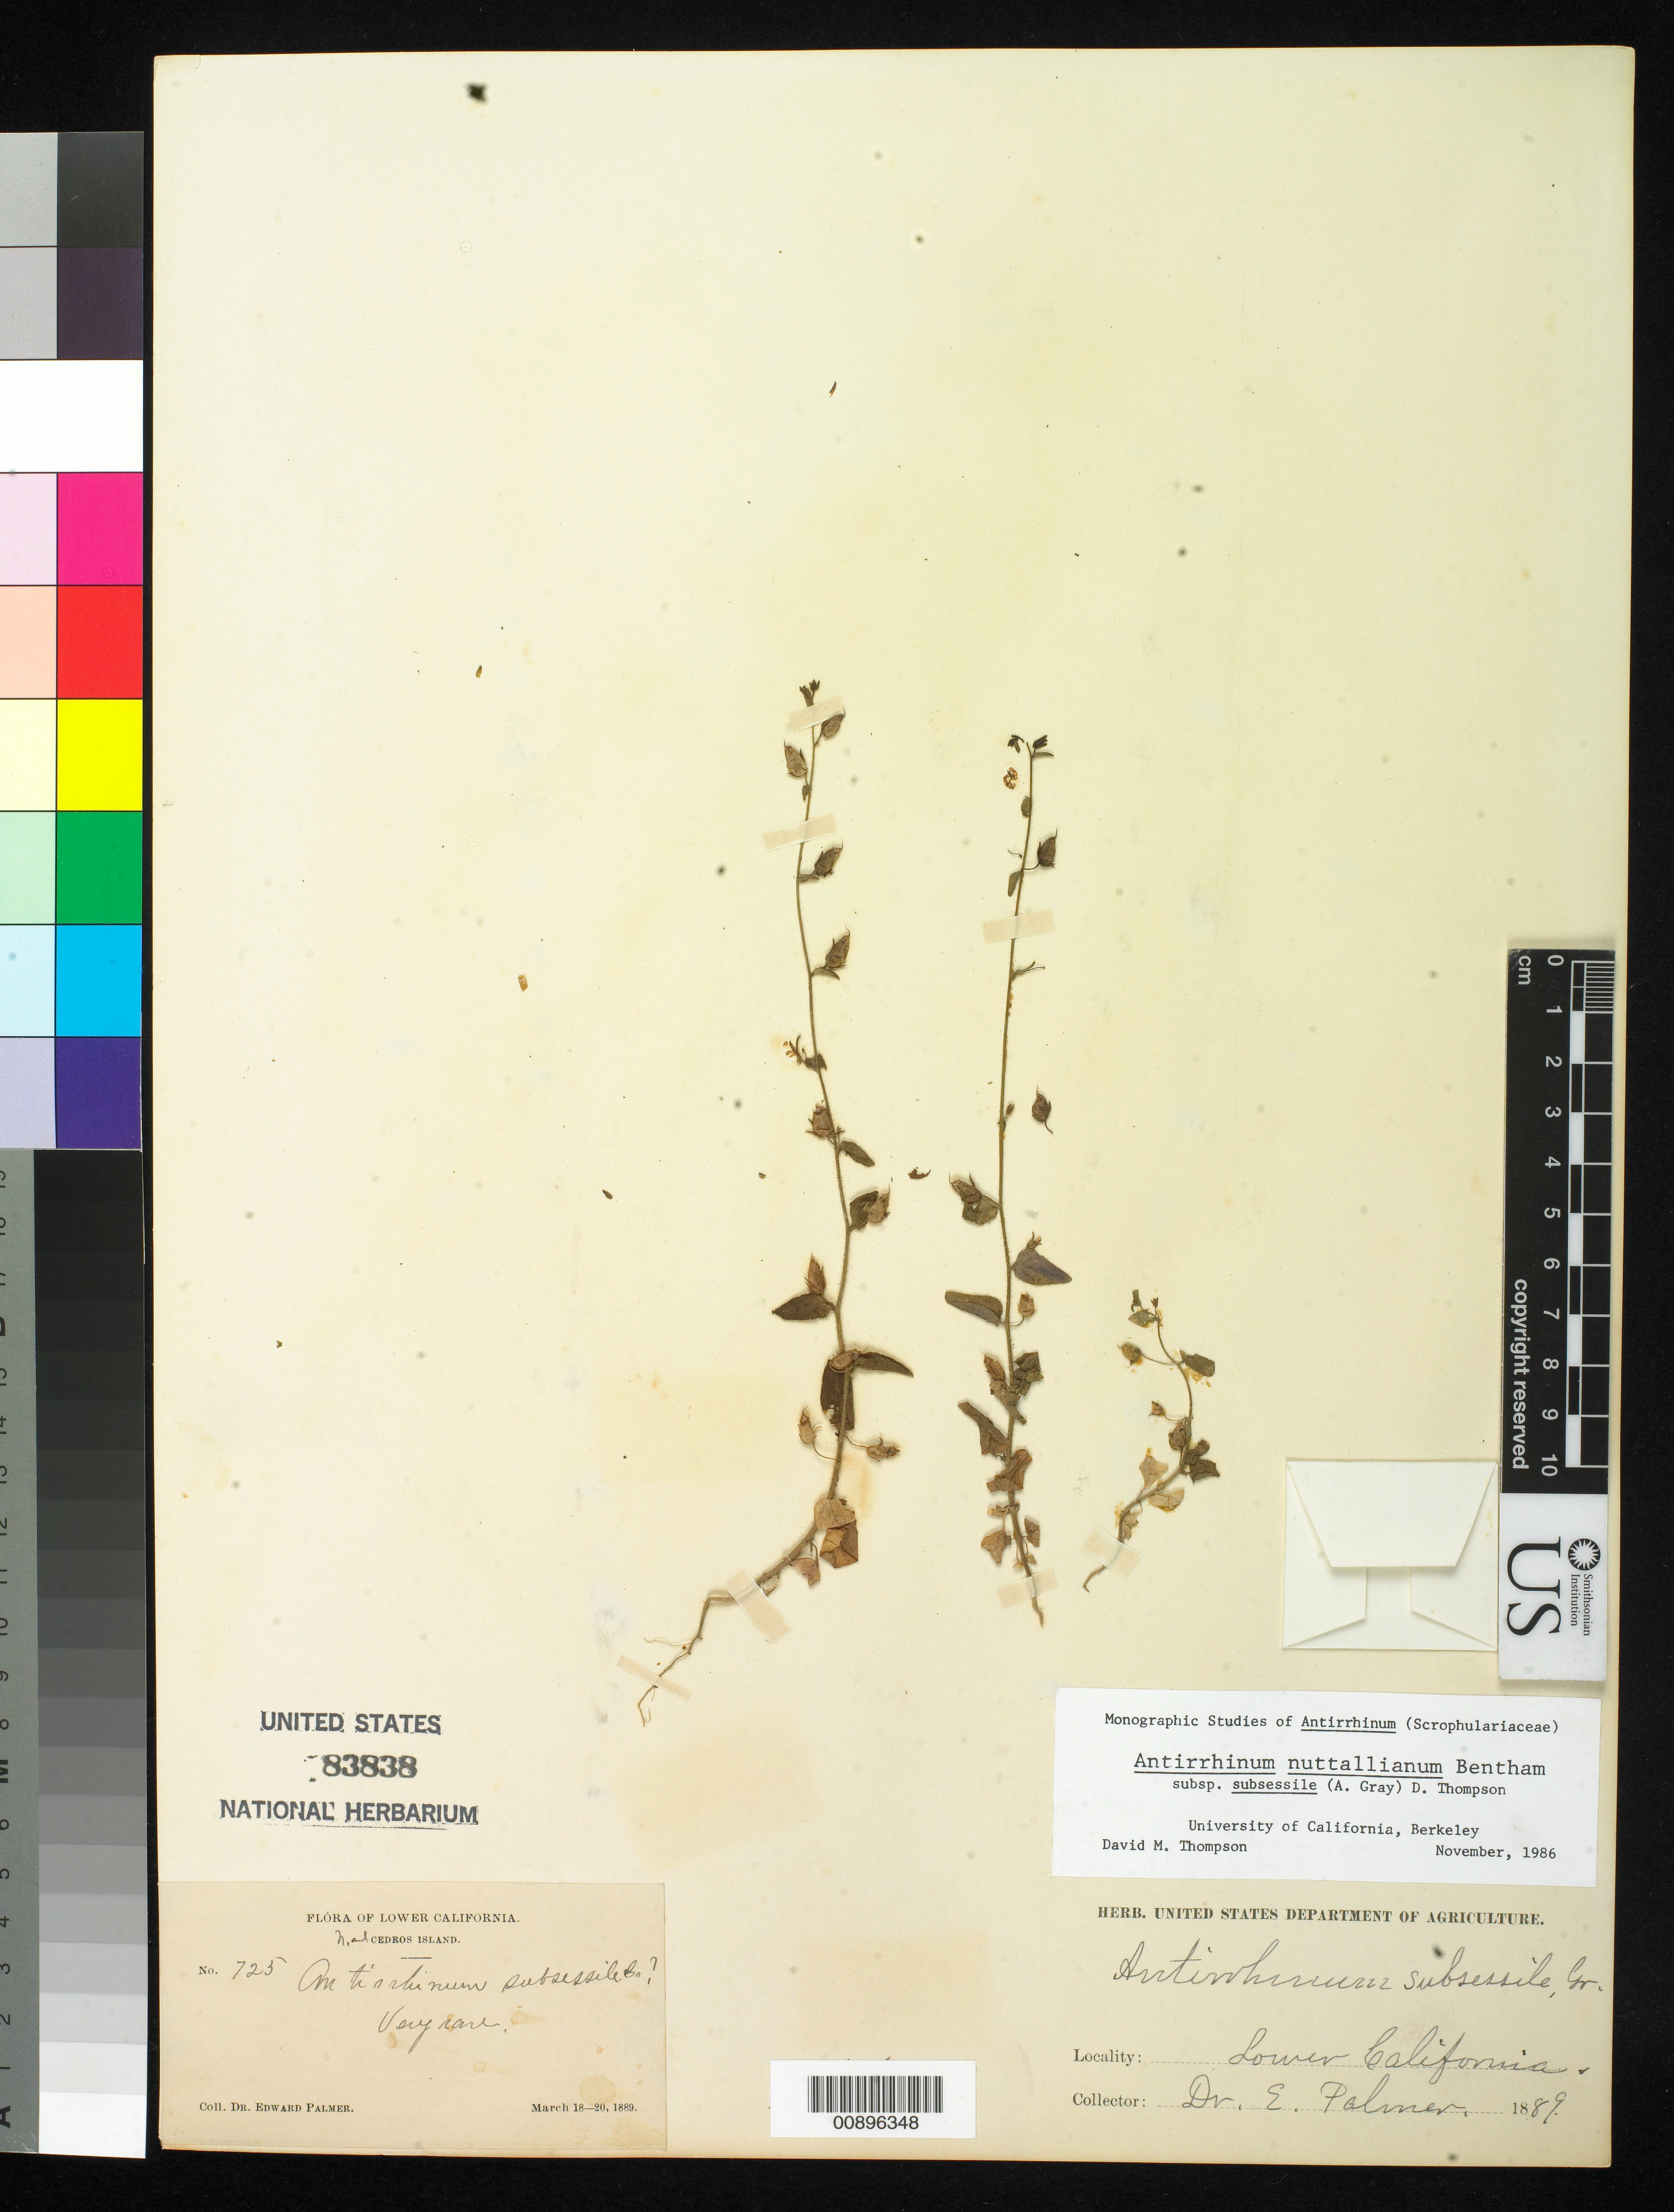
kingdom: Plantae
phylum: Tracheophyta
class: Magnoliopsida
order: Lamiales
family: Plantaginaceae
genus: Sairocarpus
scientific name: Sairocarpus nuttallianus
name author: (Benth.) D.A. Sutton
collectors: E. Palmer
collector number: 725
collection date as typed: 18 Mar 1889 to 20 Mar 1889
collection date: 1889-03-18/1889-03-20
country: Mexico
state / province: Baja California Norte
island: Cedros I.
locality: N end of Cedros Island, Baja California.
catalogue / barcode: US 83838